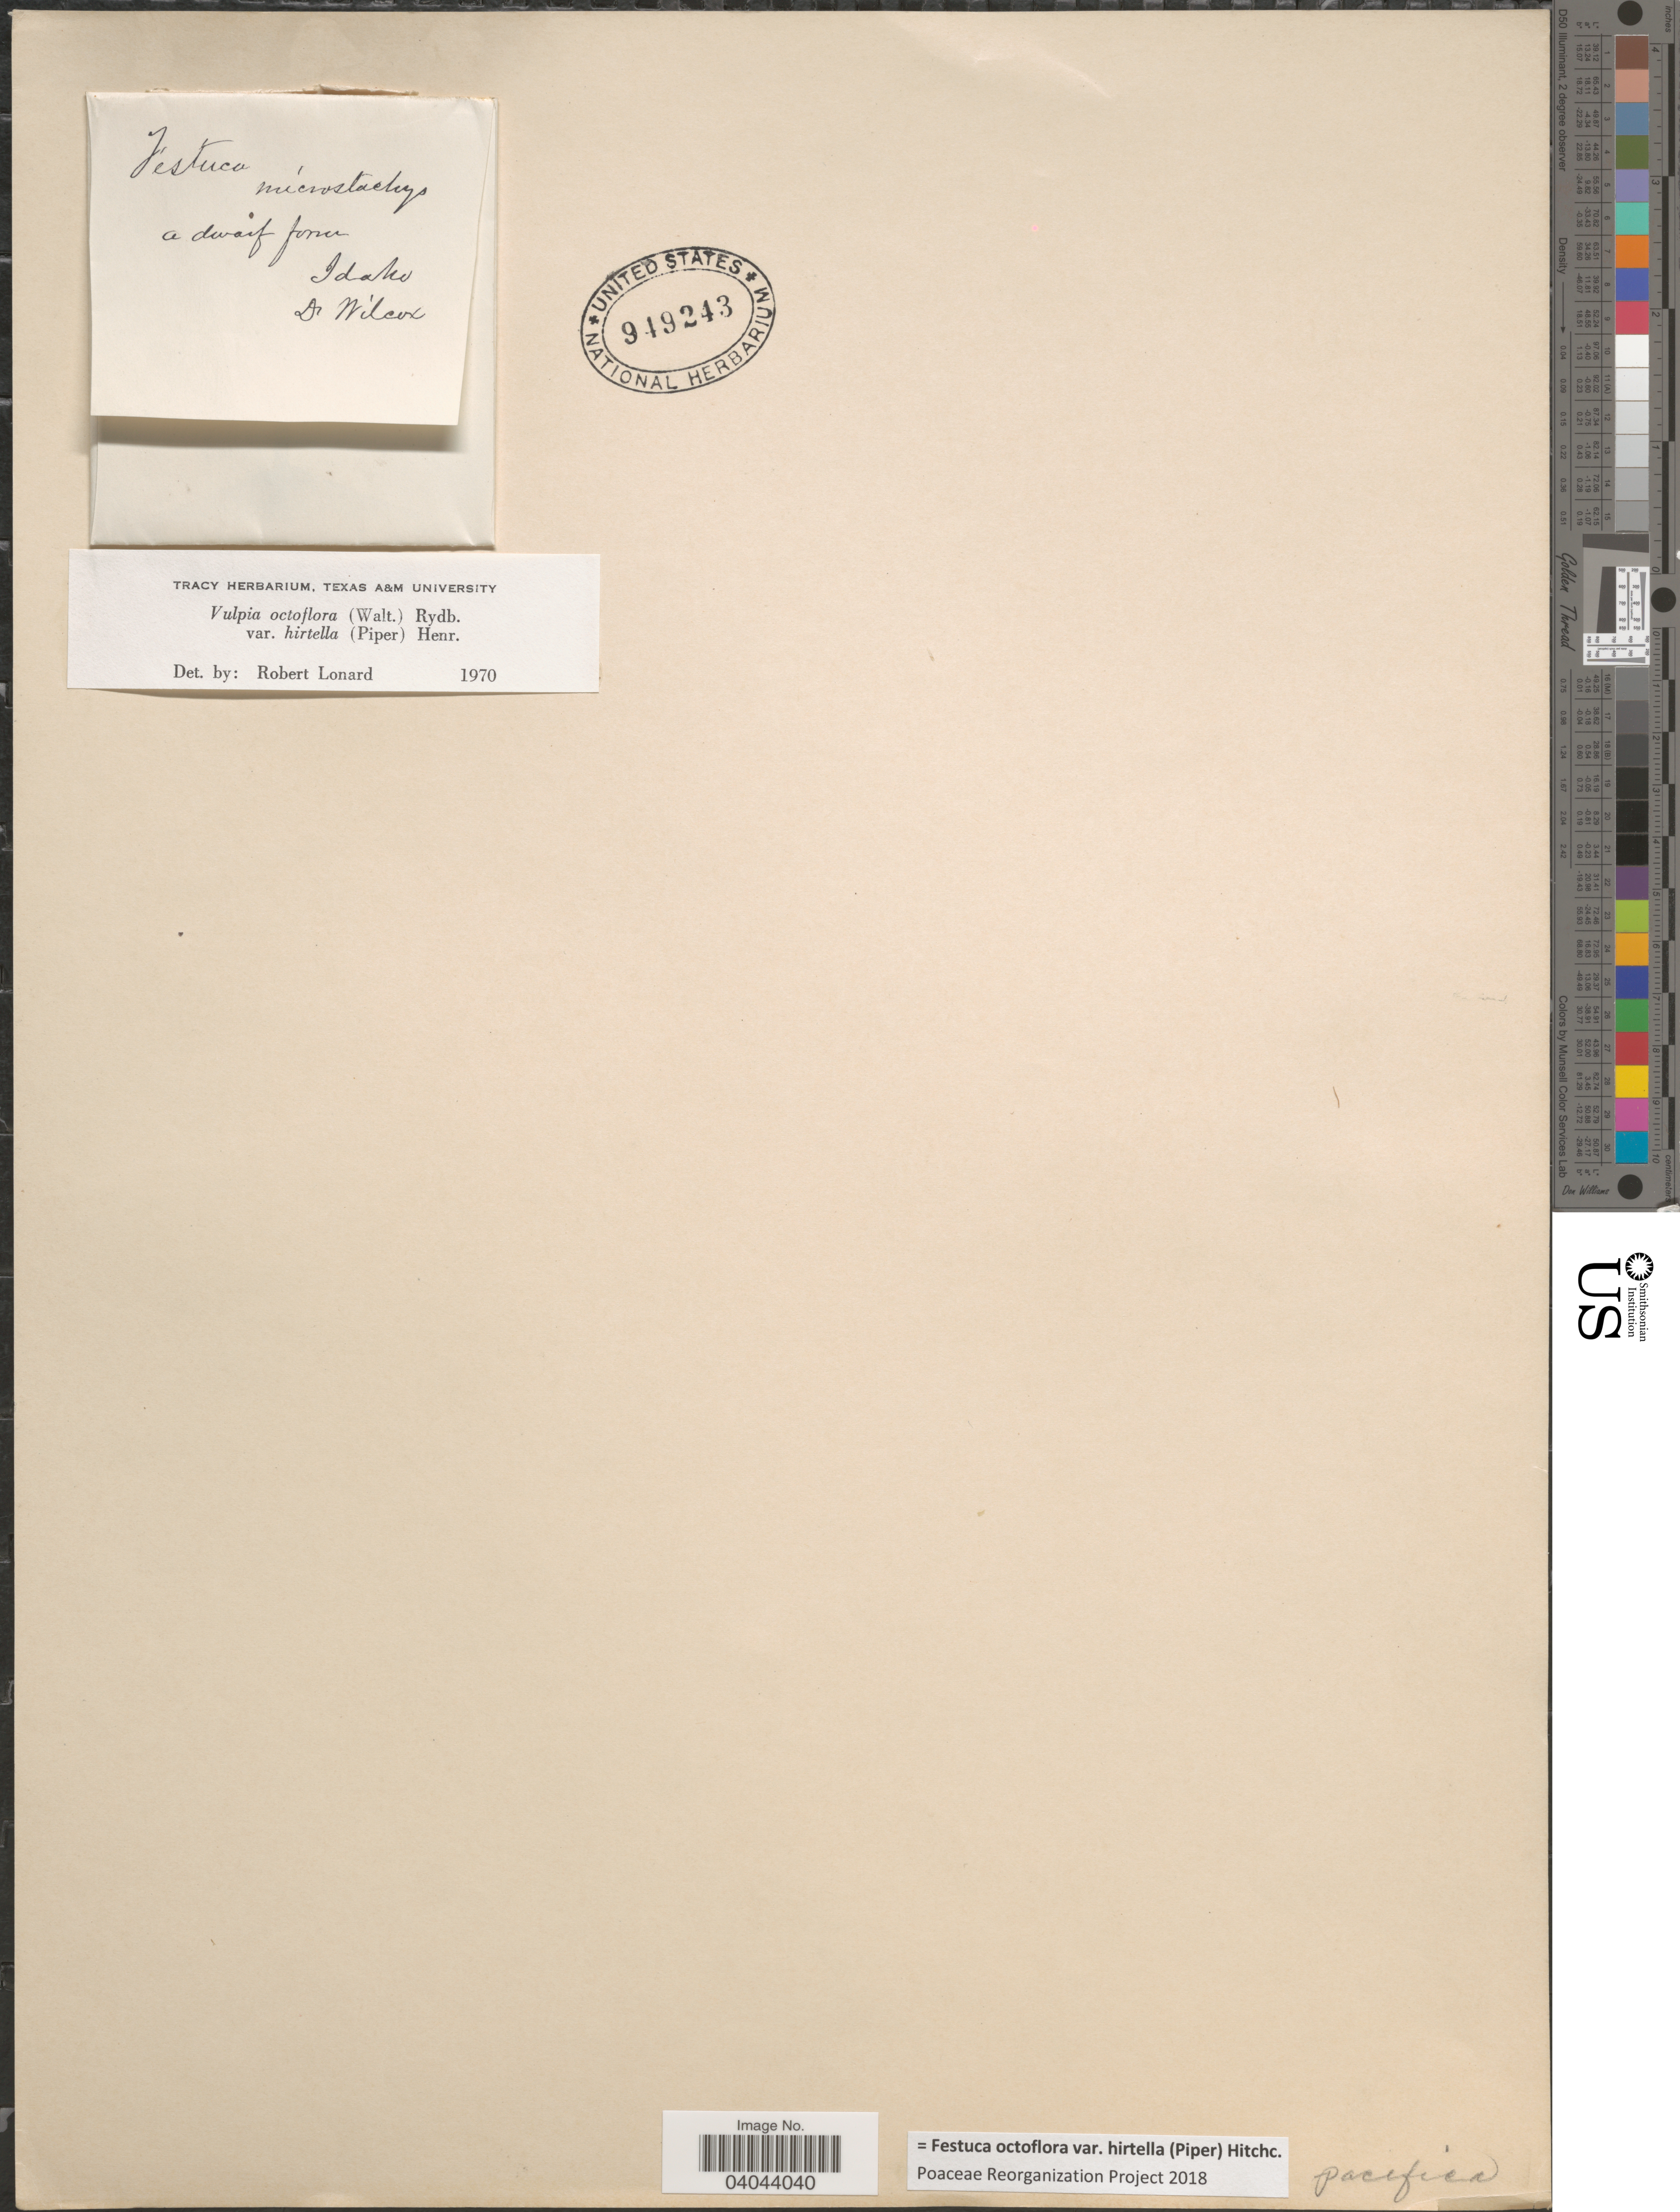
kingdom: Plantae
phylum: Tracheophyta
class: Liliopsida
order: Poales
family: Poaceae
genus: Festuca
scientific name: Festuca octoflora var. hirtella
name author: Piper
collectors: -. Wilcox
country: United States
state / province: Idaho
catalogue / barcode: US 949243